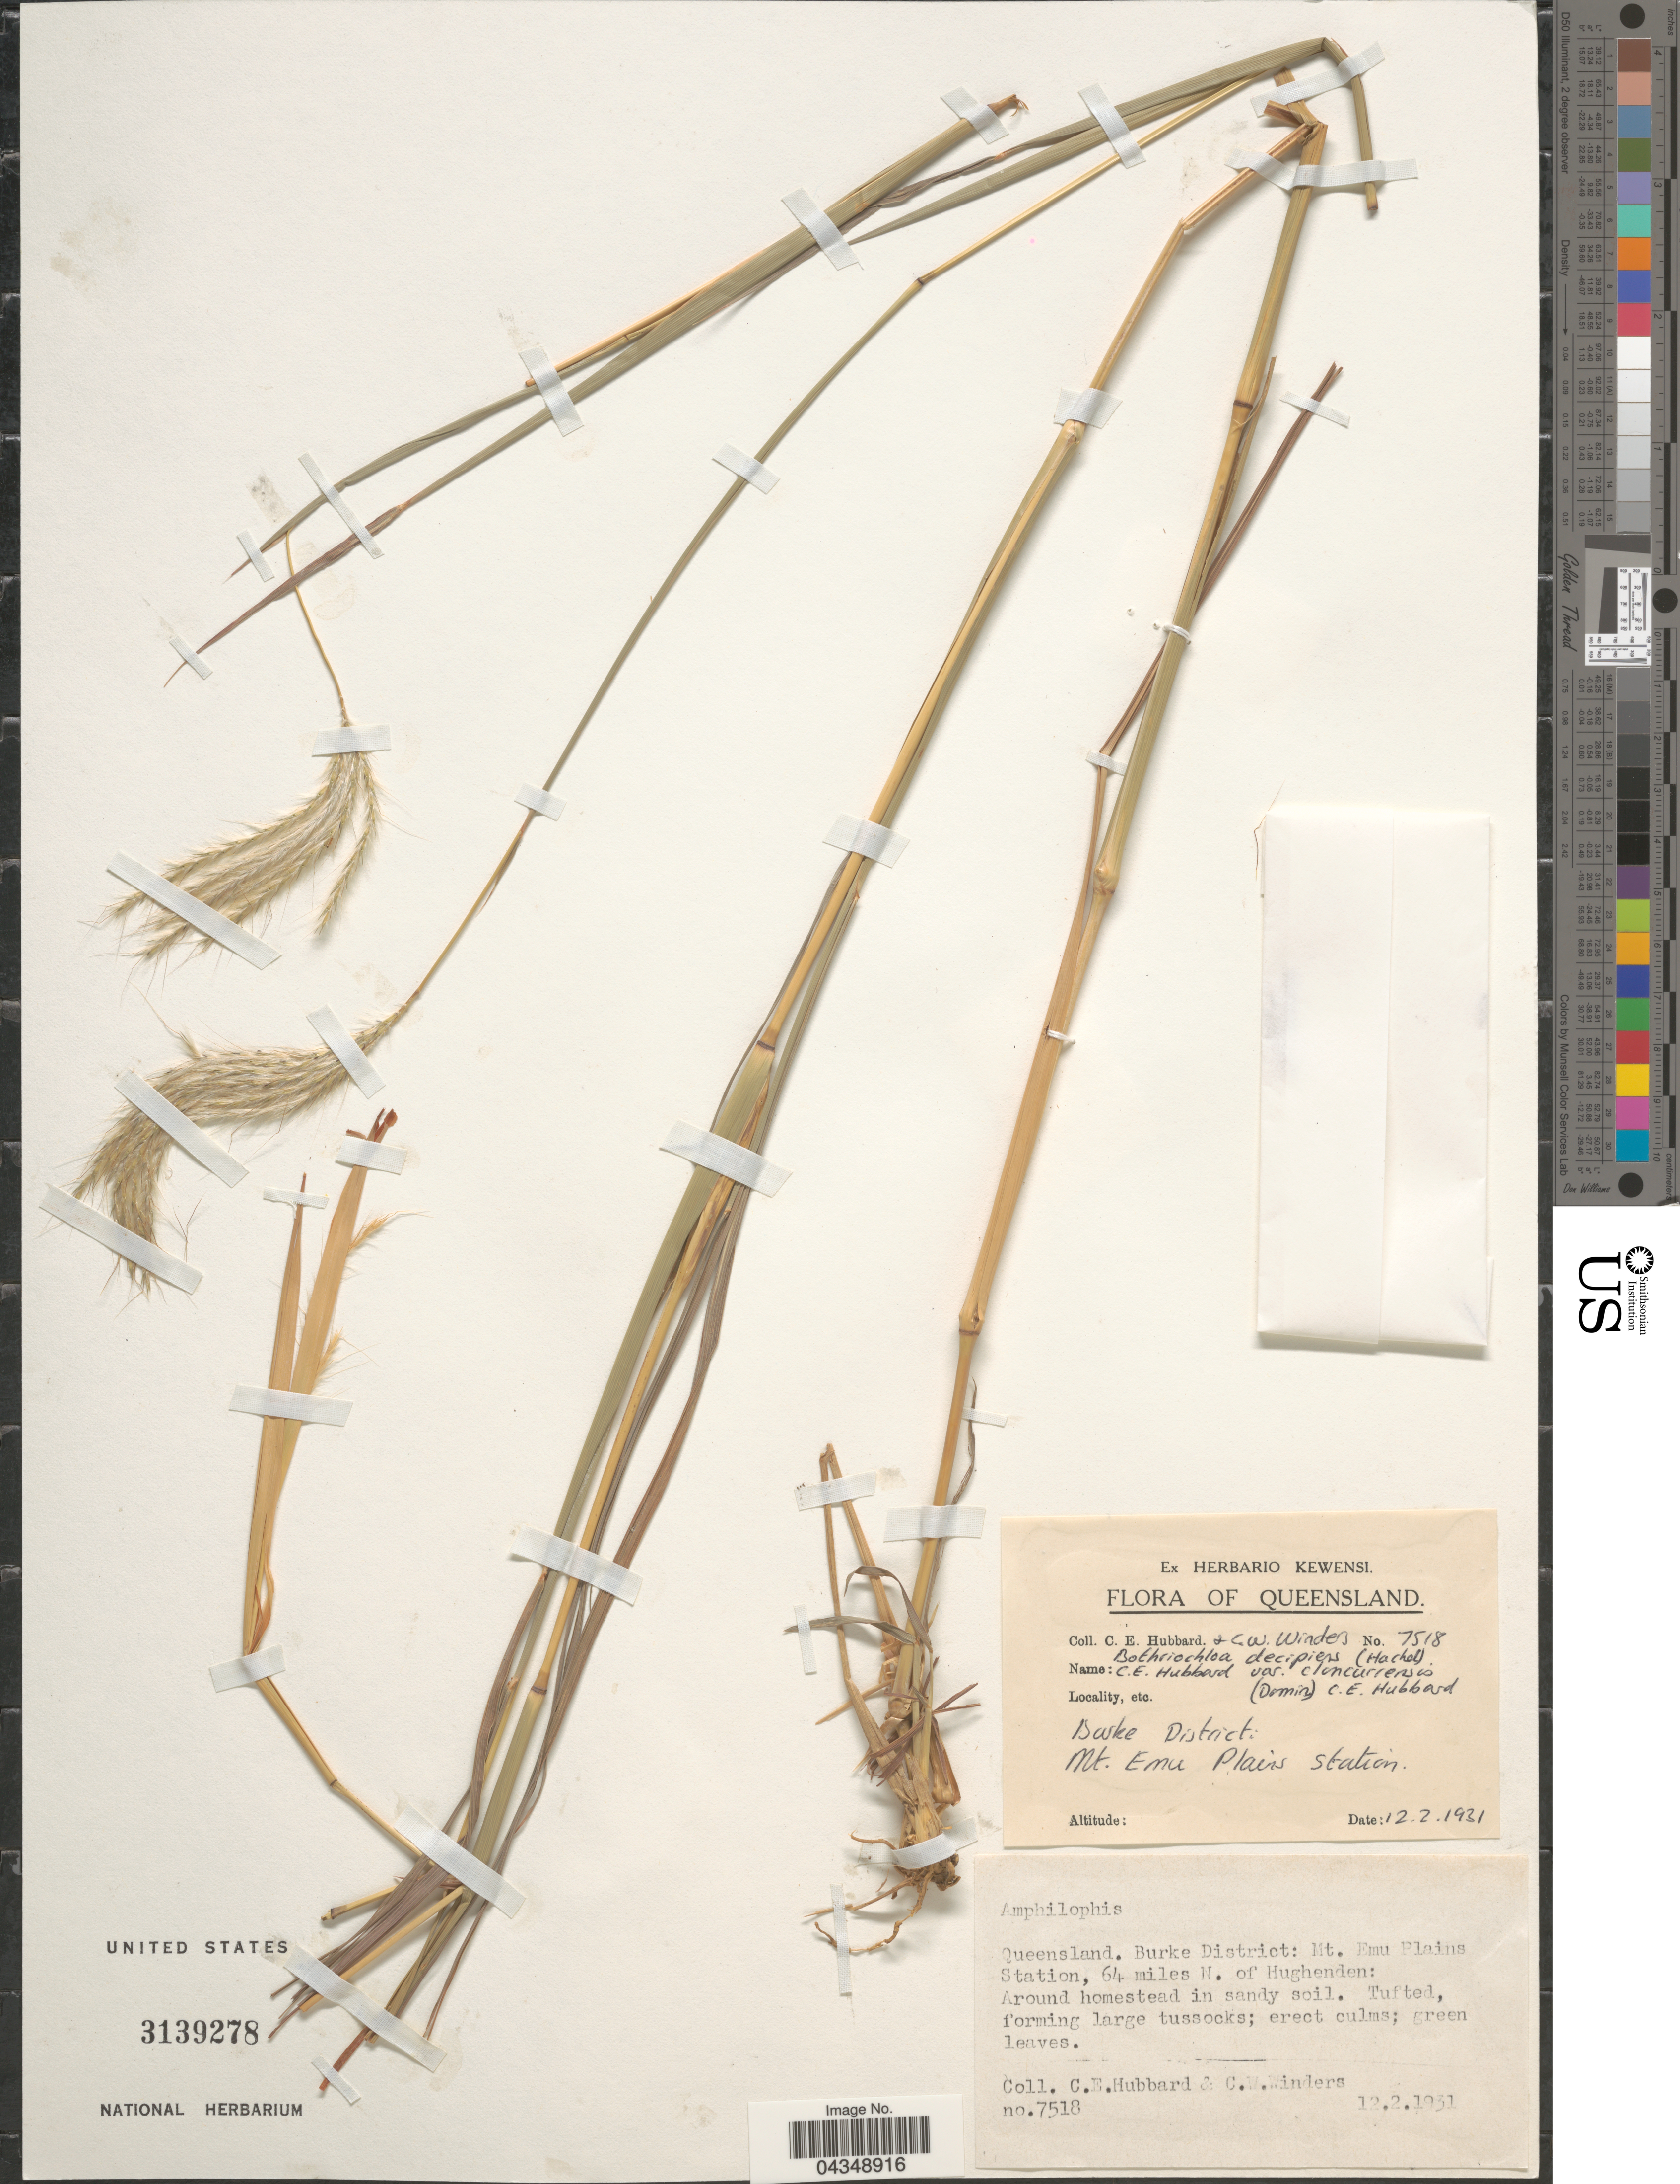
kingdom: Plantae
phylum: Tracheophyta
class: Liliopsida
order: Poales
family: Poaceae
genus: Bothriochloa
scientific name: Bothriochloa decipiens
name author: (Hack.) C. E. Hubb.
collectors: C. E. Hubbard & C. Winders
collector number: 7518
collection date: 1931-02-12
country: Australia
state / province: Queensland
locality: Burke District: Mt. Emu Plains Station, 64 miles N. of Hughenden.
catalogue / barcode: US 3139278